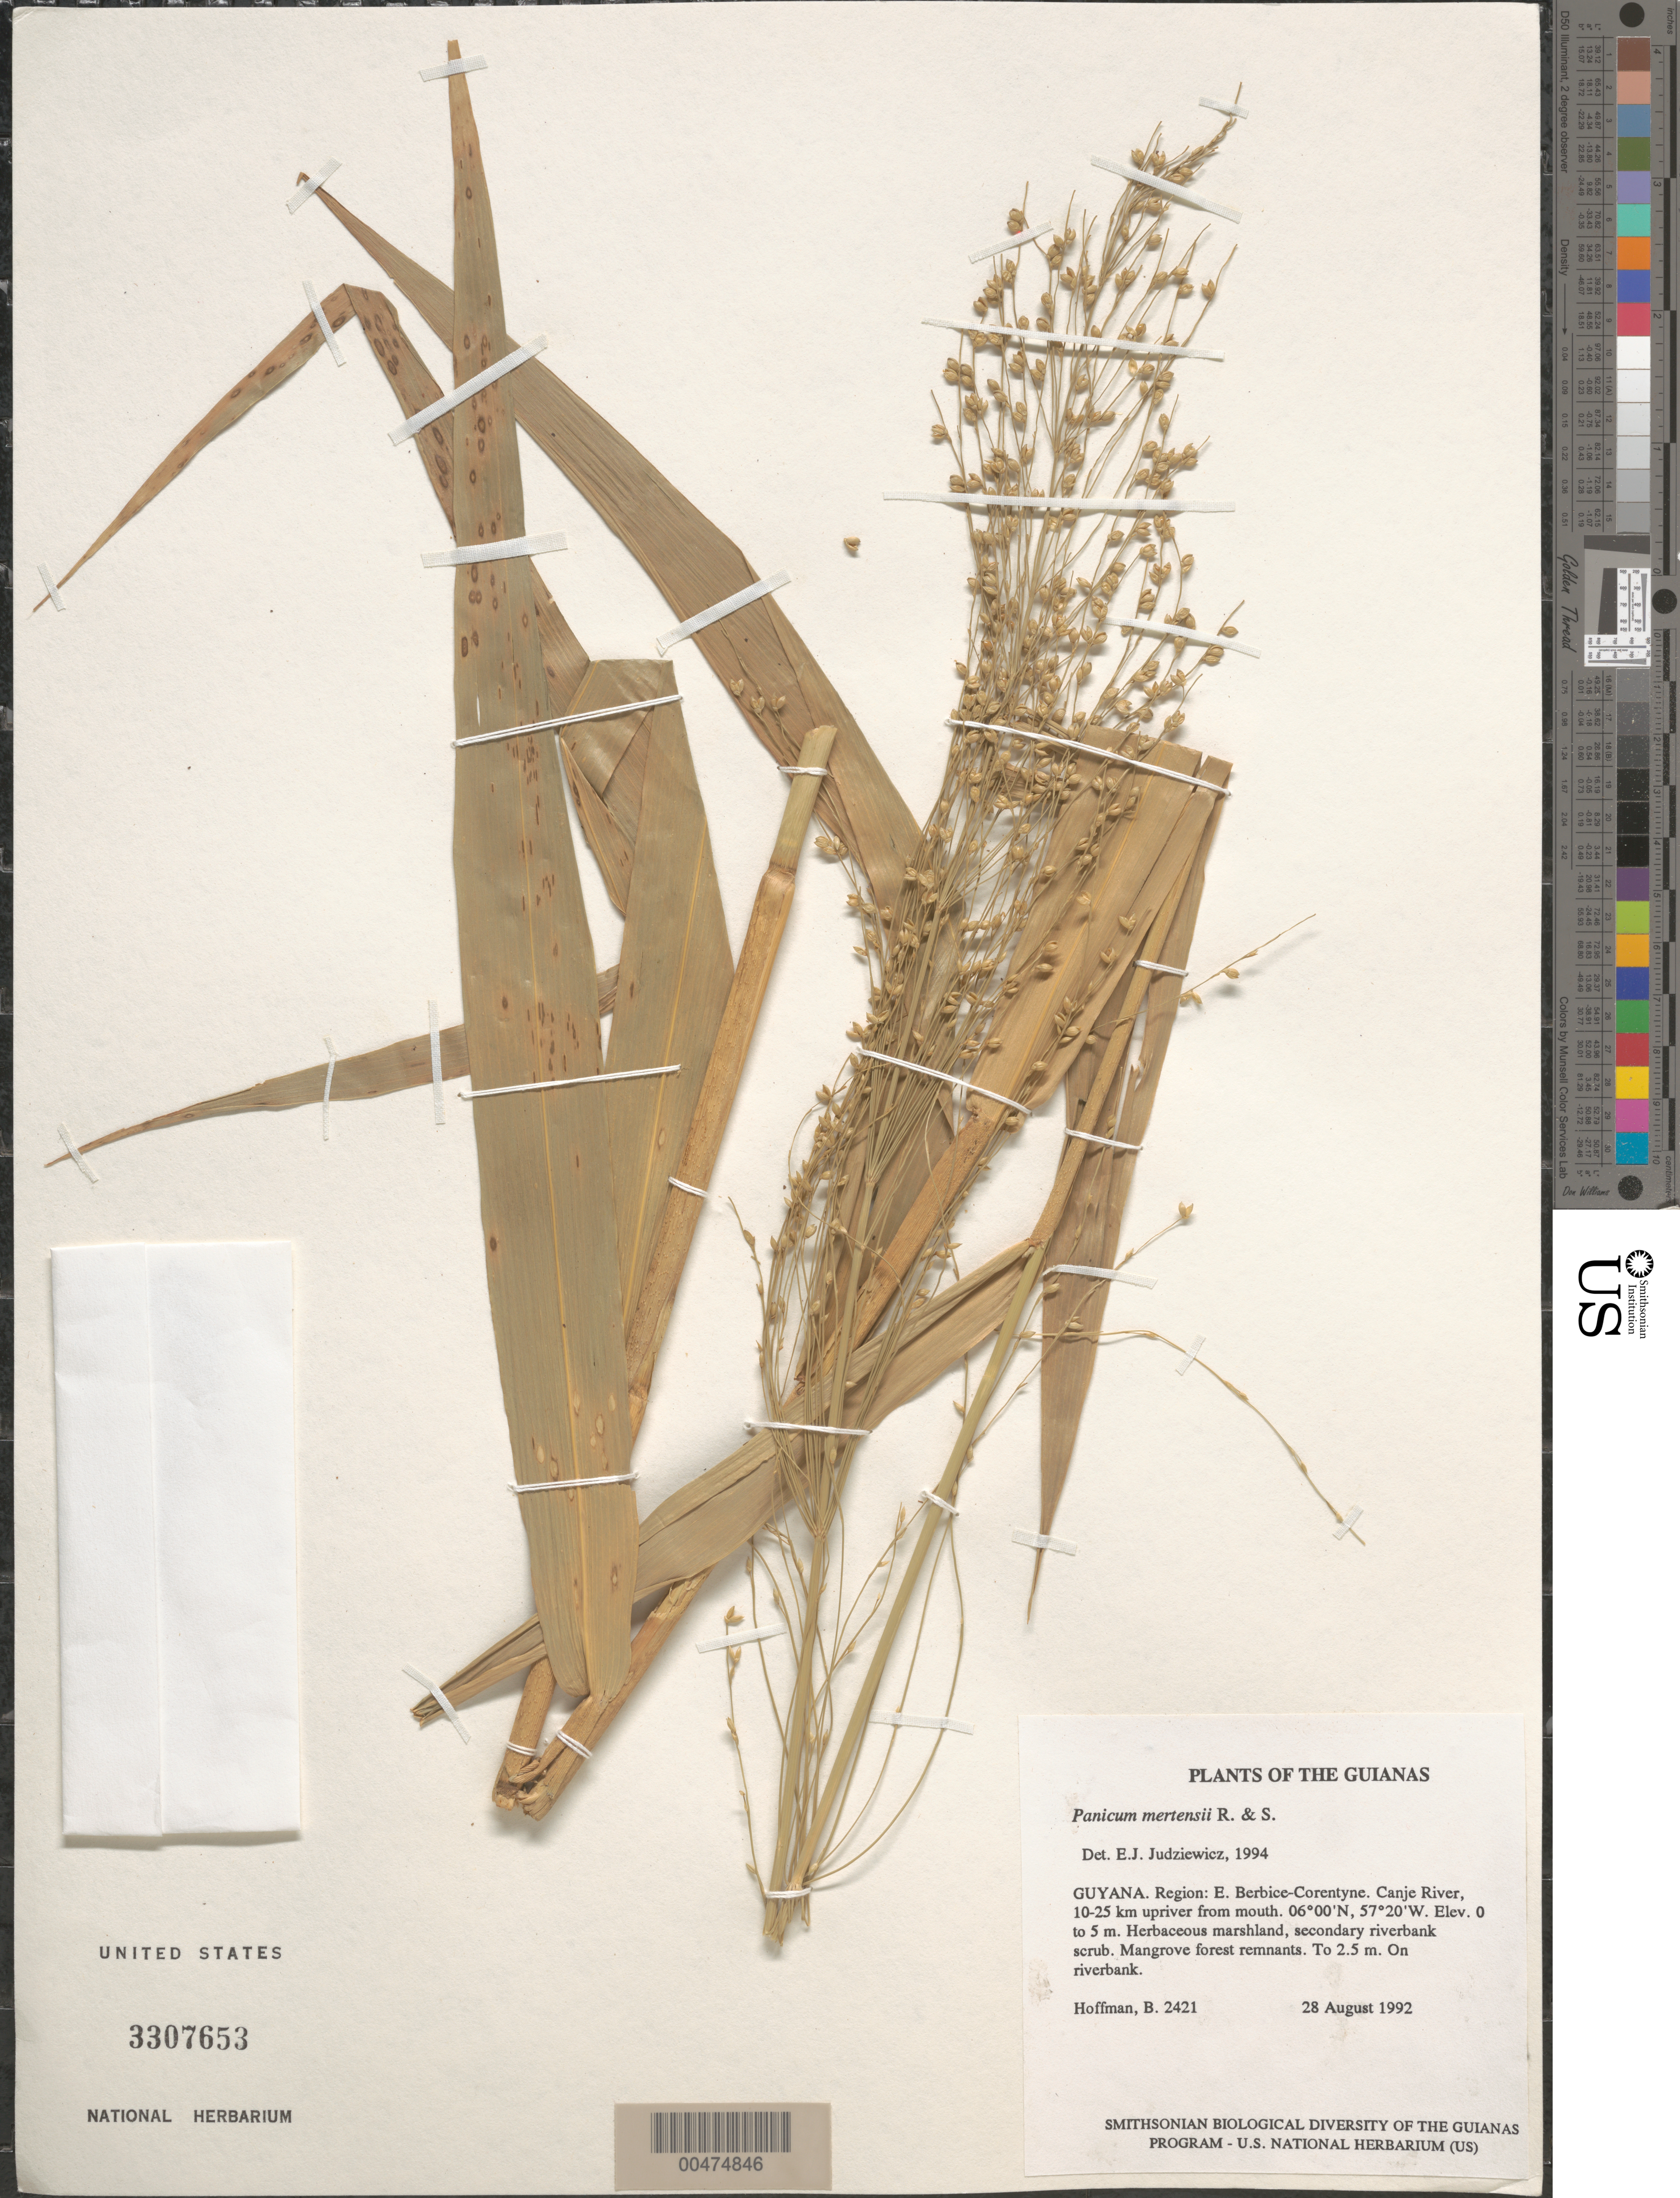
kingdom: Plantae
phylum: Tracheophyta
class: Liliopsida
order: Poales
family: Poaceae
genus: Stephostachys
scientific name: Stephostachys mertensii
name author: (Roth) Zuloaga & Marrone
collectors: B. Hoffman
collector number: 2421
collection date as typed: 28 August 1992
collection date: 1992-08-28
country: Guyana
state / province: E. Berbice-Corentyne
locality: Canje River, 10-25 km upriver from mouth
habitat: Herbaceous marshland, secondary riverbank scrub. Mangrove forest remnants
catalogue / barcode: US 3307653